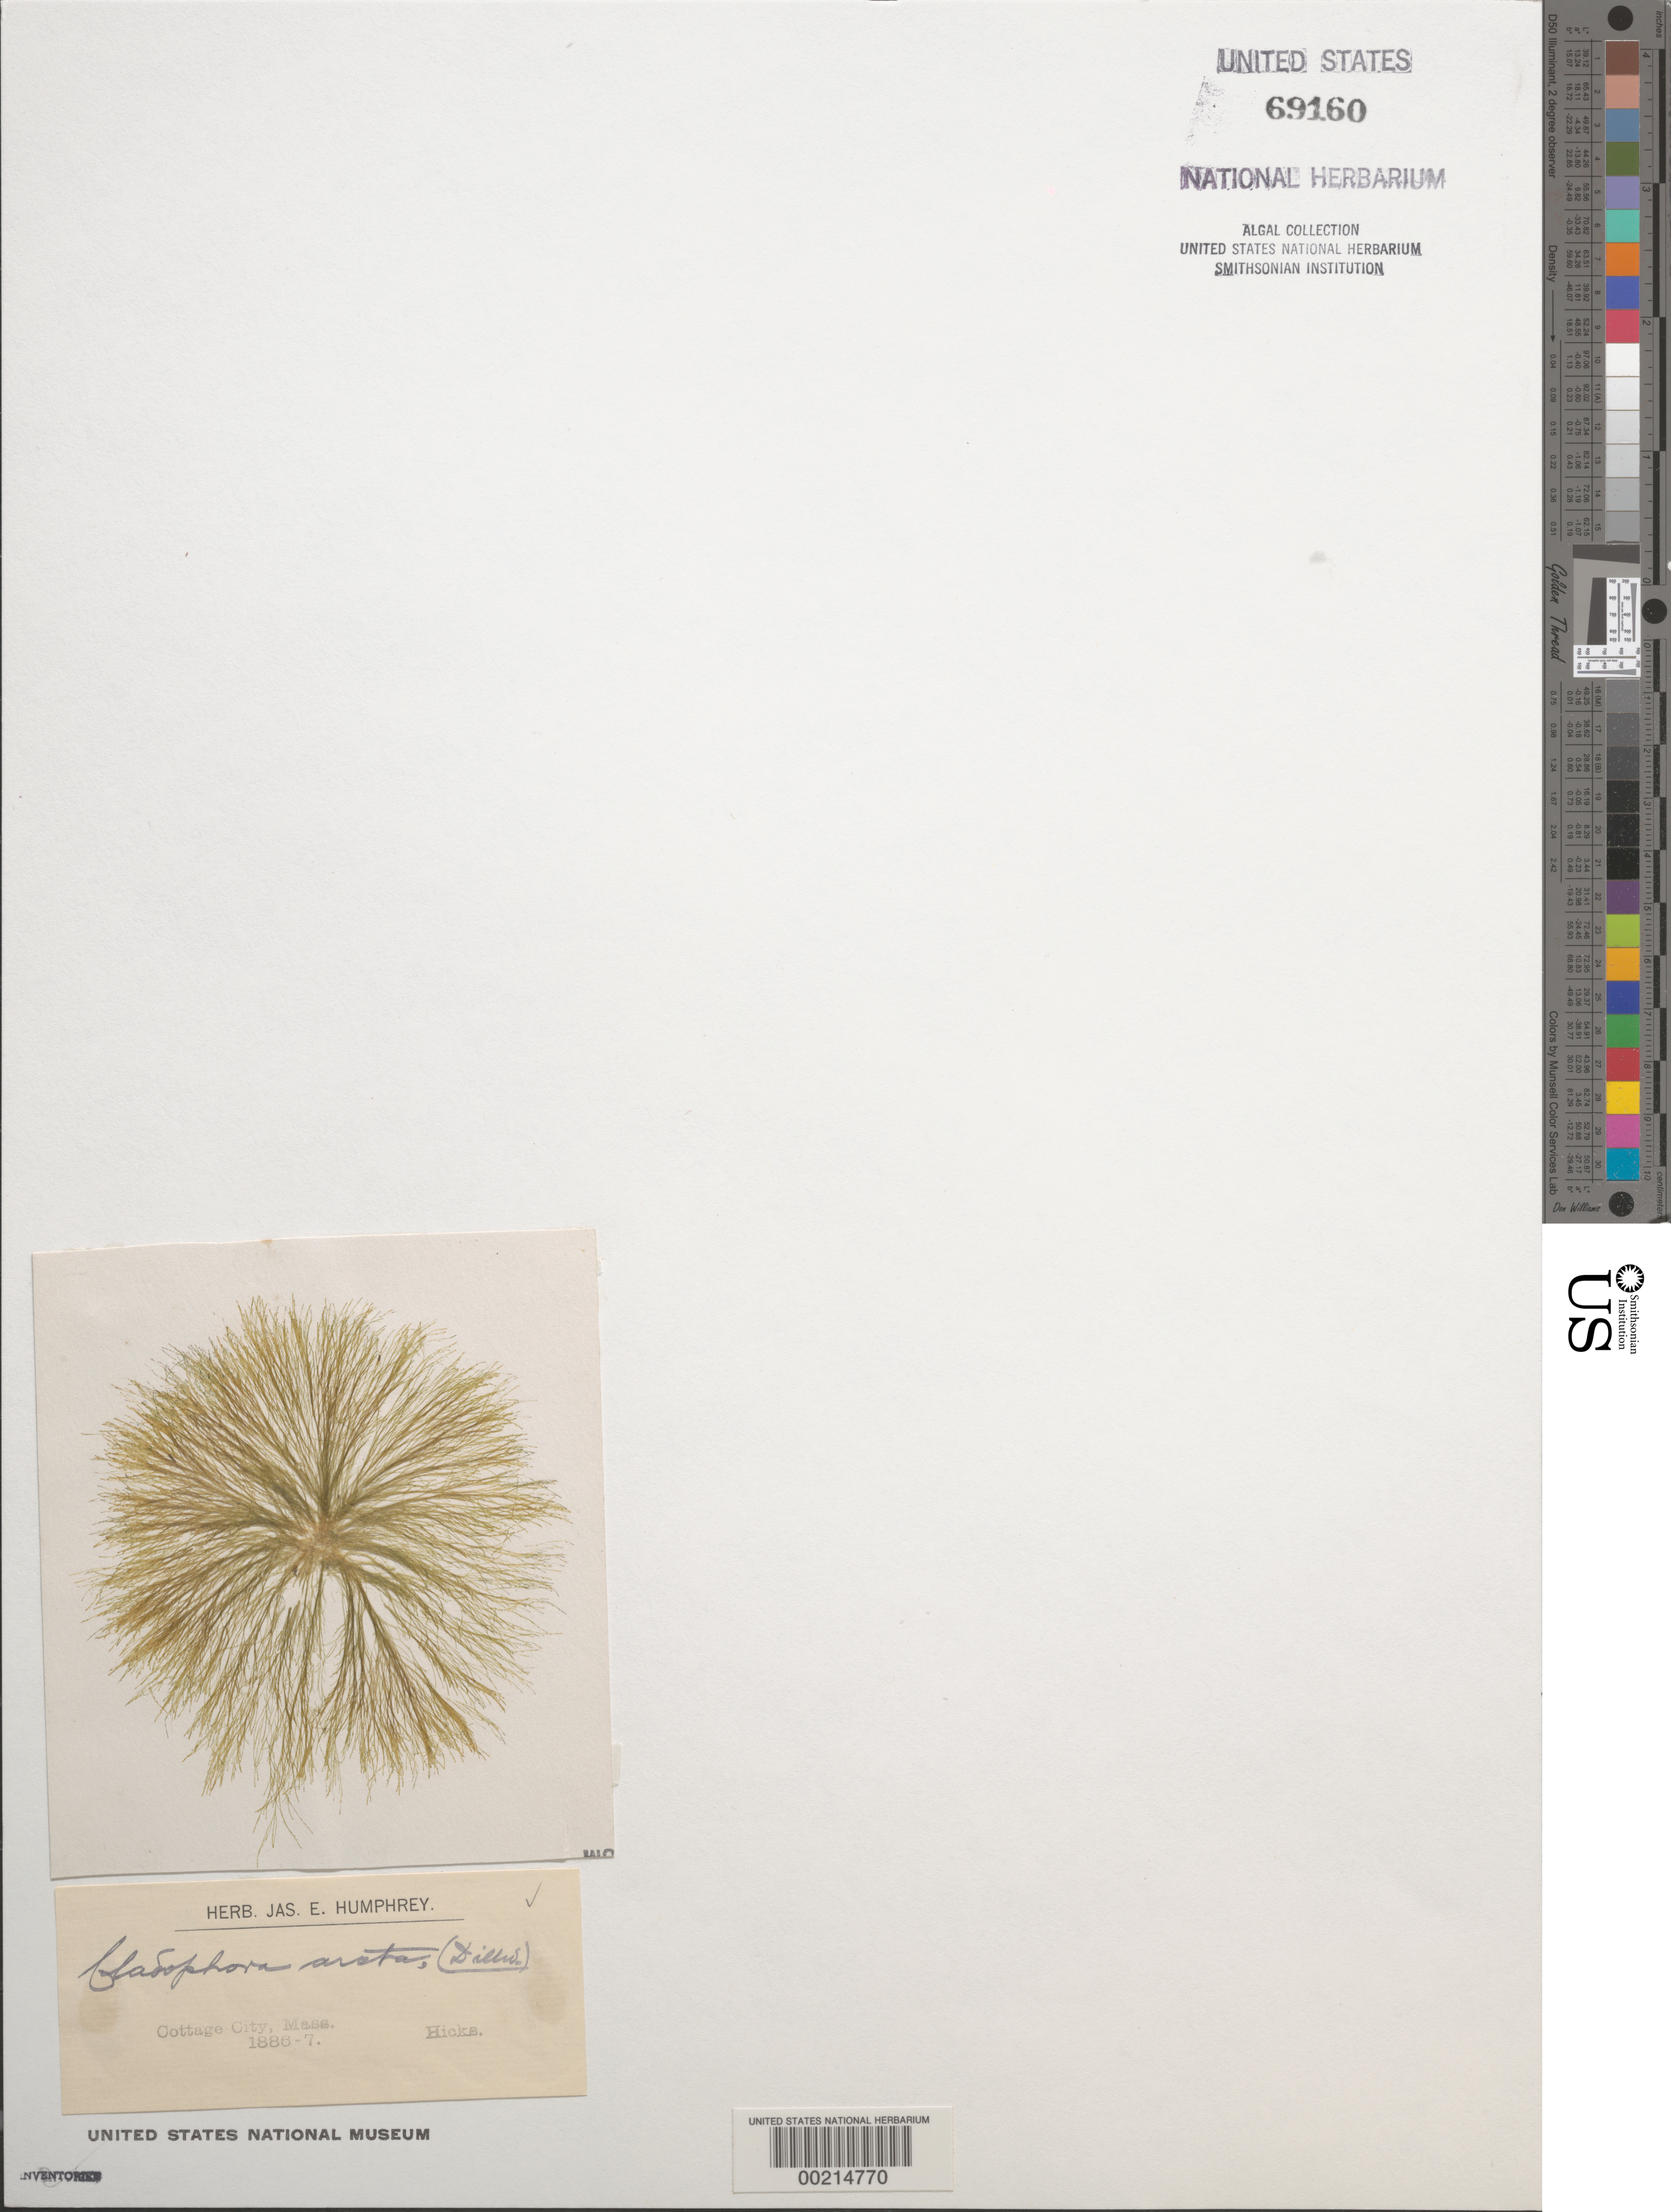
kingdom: Plantae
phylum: Chlorophyta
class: Ulvophyceae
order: Ulotrichales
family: Ulotrichaceae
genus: Acrosiphonia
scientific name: Acrosiphonia arcta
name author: (Dillwyn) Gain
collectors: -. Hicks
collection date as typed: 1886 to -- --- 1887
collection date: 1886/1887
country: United States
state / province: Massachusetts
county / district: Dukes County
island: Martha's Vineyard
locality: Cottage City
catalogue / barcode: US 69160